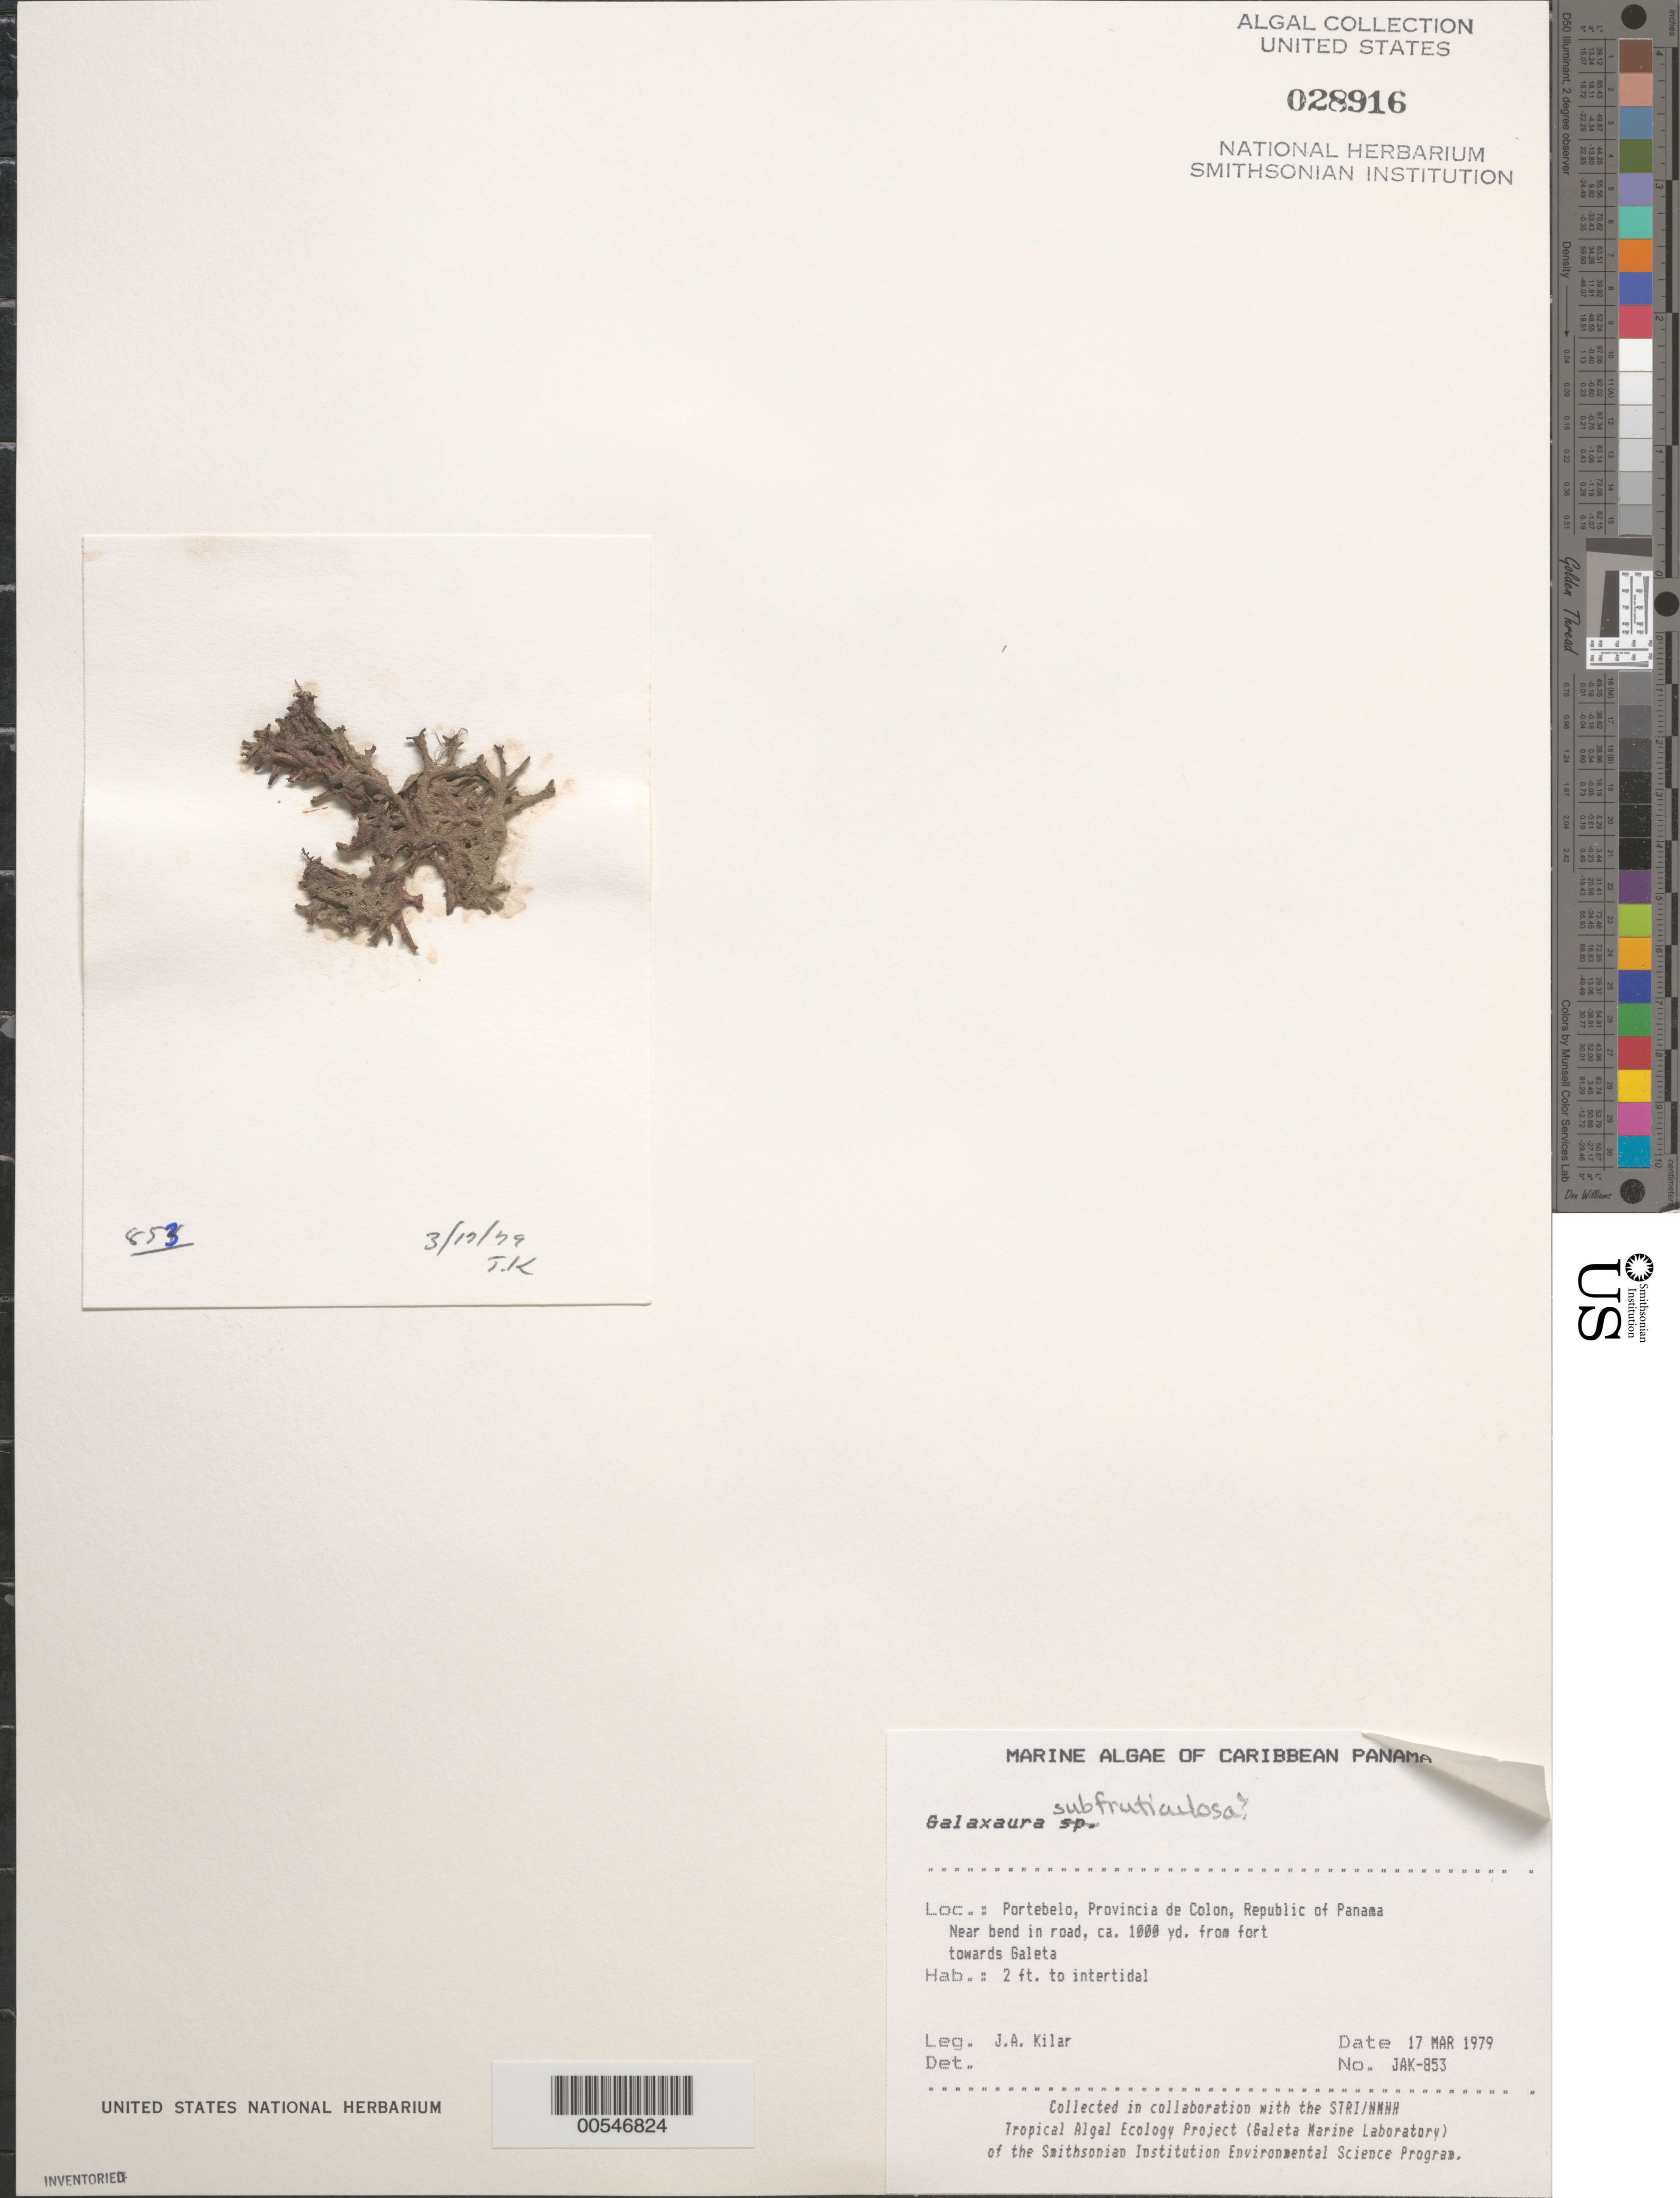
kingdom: Plantae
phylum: Rhodophyta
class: Florideophyceae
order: Nemaliales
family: Galaxauraceae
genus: Galaxaura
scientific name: Galaxaura rugosa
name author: (Ellis & Sol.) J.V.Lamouroux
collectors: J. A. Kilar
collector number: JAK-853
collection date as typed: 17 Mar 1979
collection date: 1979-03-17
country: Panama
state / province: Colón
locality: Portebelo, near the Fort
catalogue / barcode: US 28916